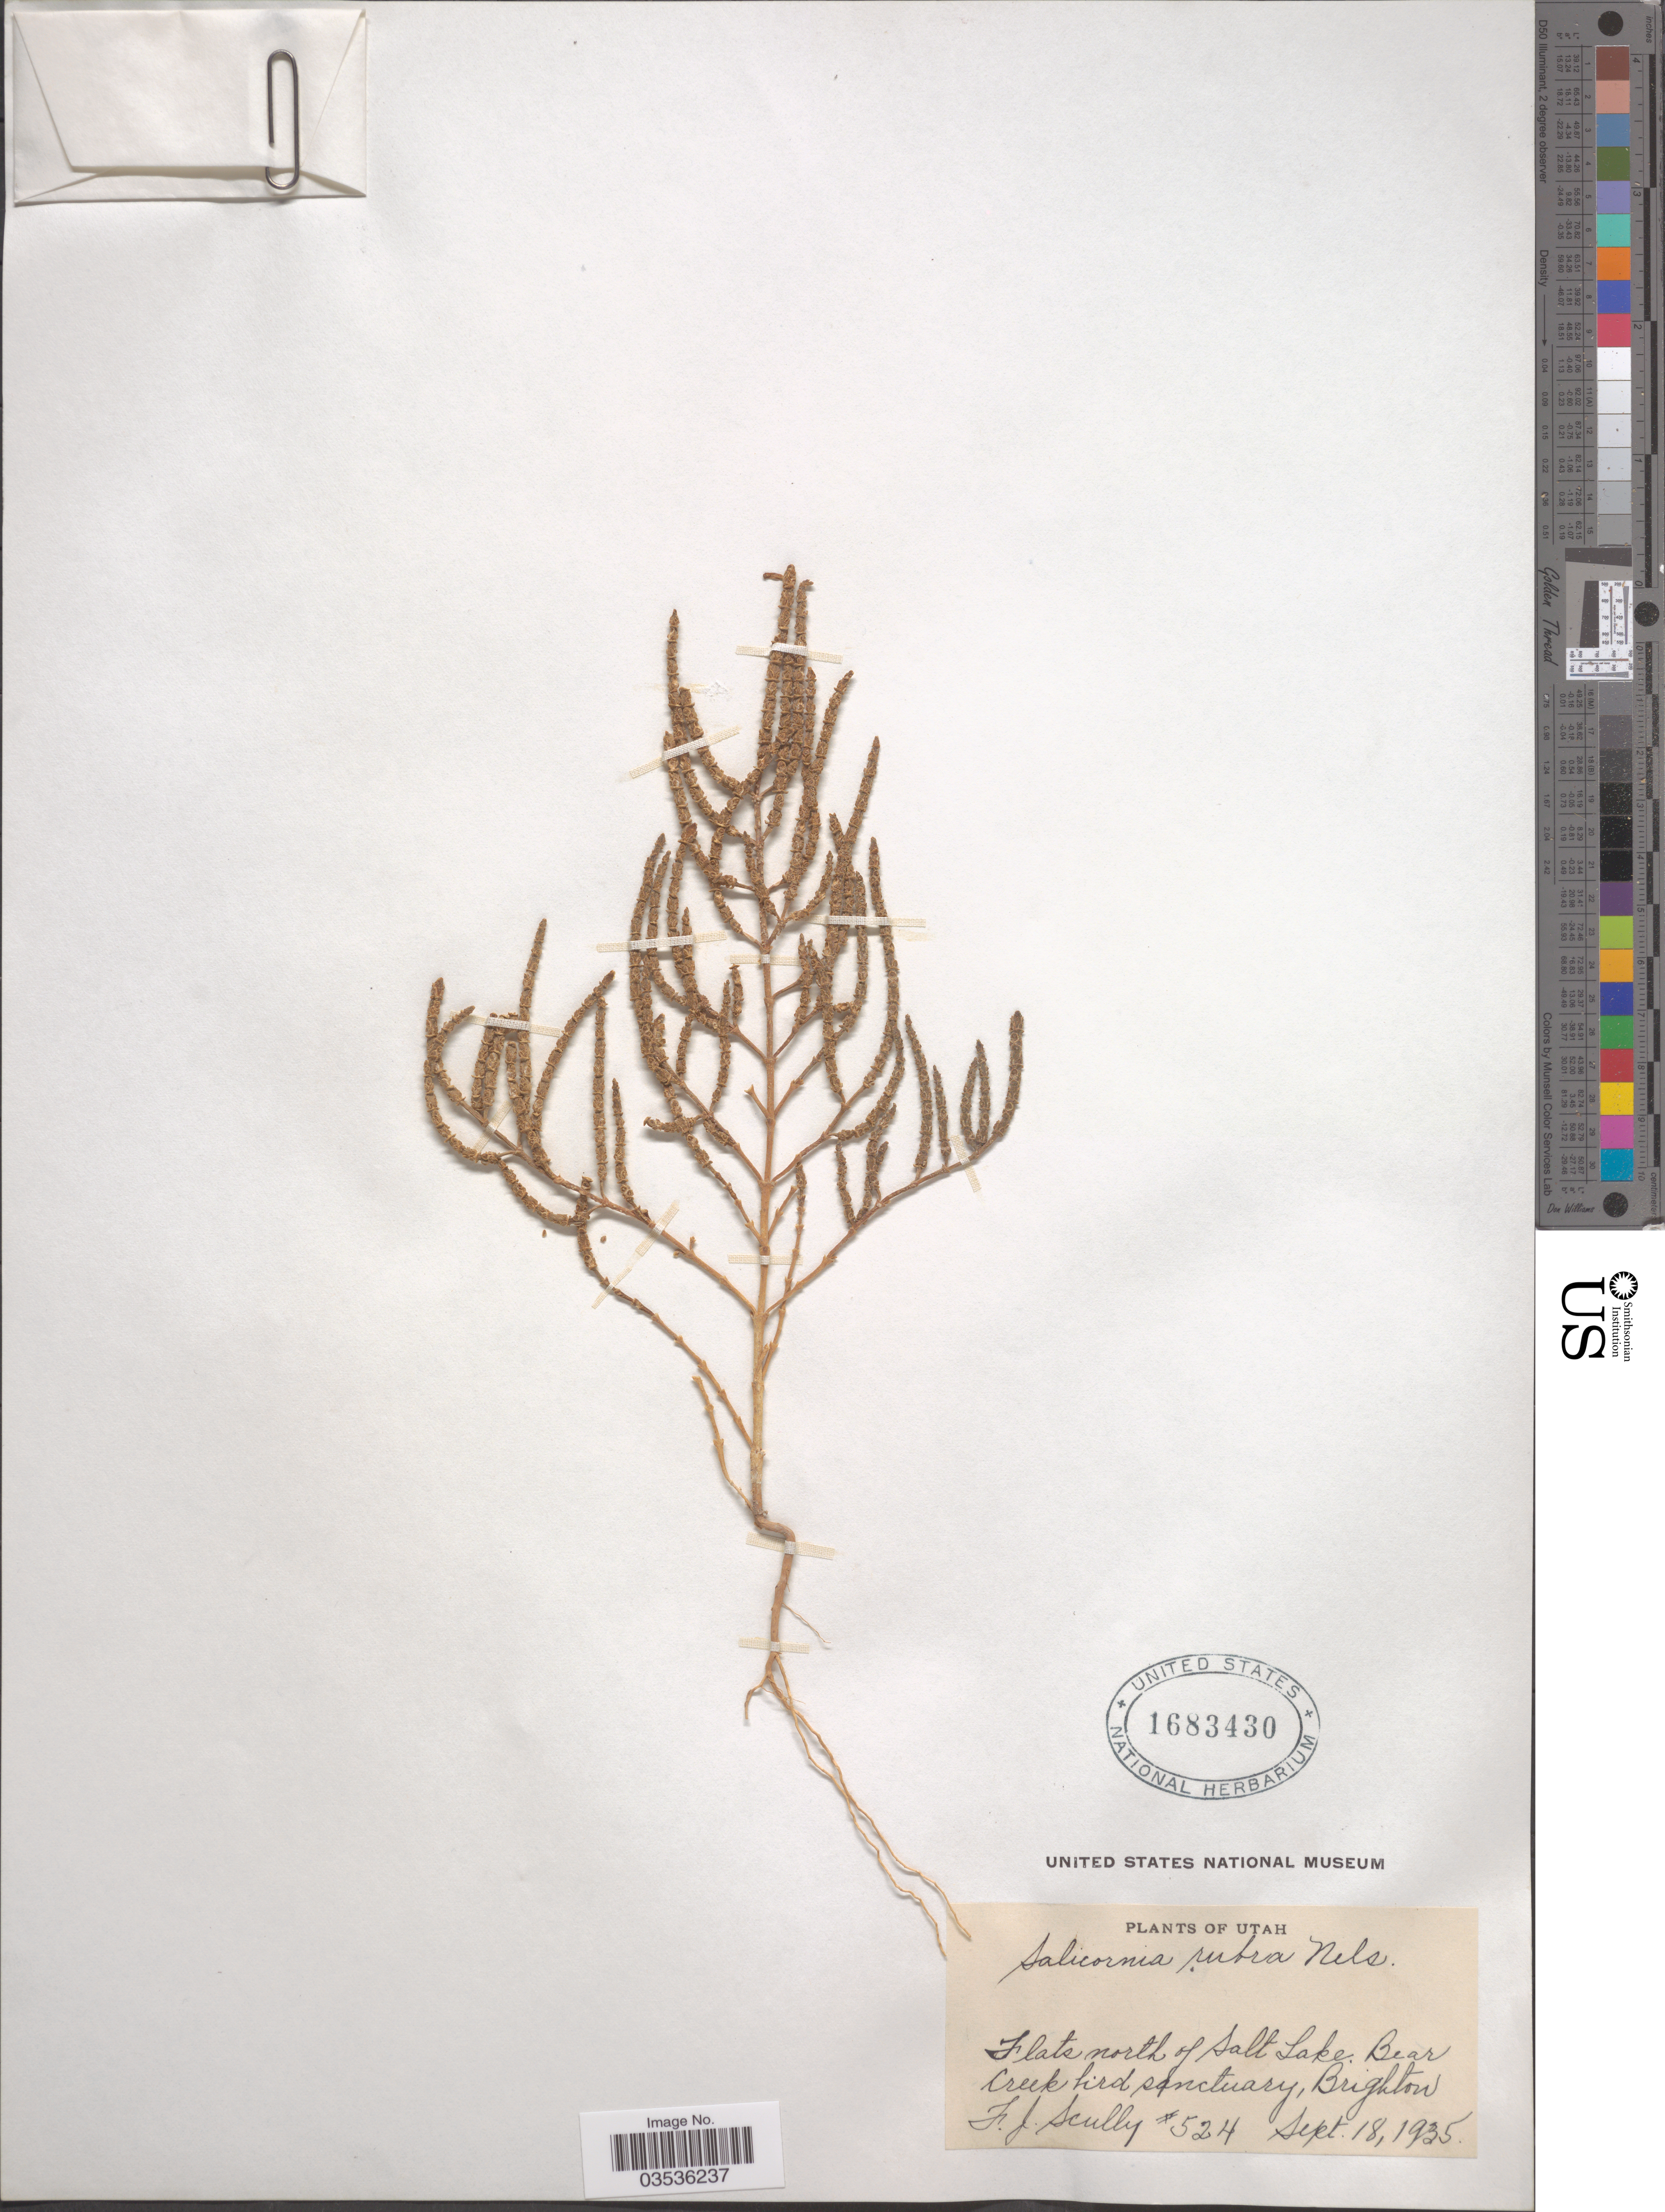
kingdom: Plantae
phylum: Tracheophyta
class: Magnoliopsida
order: Caryophyllales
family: Amaranthaceae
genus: Salicornia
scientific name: Salicornia rubra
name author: A. Nelson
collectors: F. Scully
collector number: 524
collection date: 1935-09-18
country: United States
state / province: Utah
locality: Flats north of Salt Lake. Bear Creek bird sanctuary, Brighton.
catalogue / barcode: US 1683430